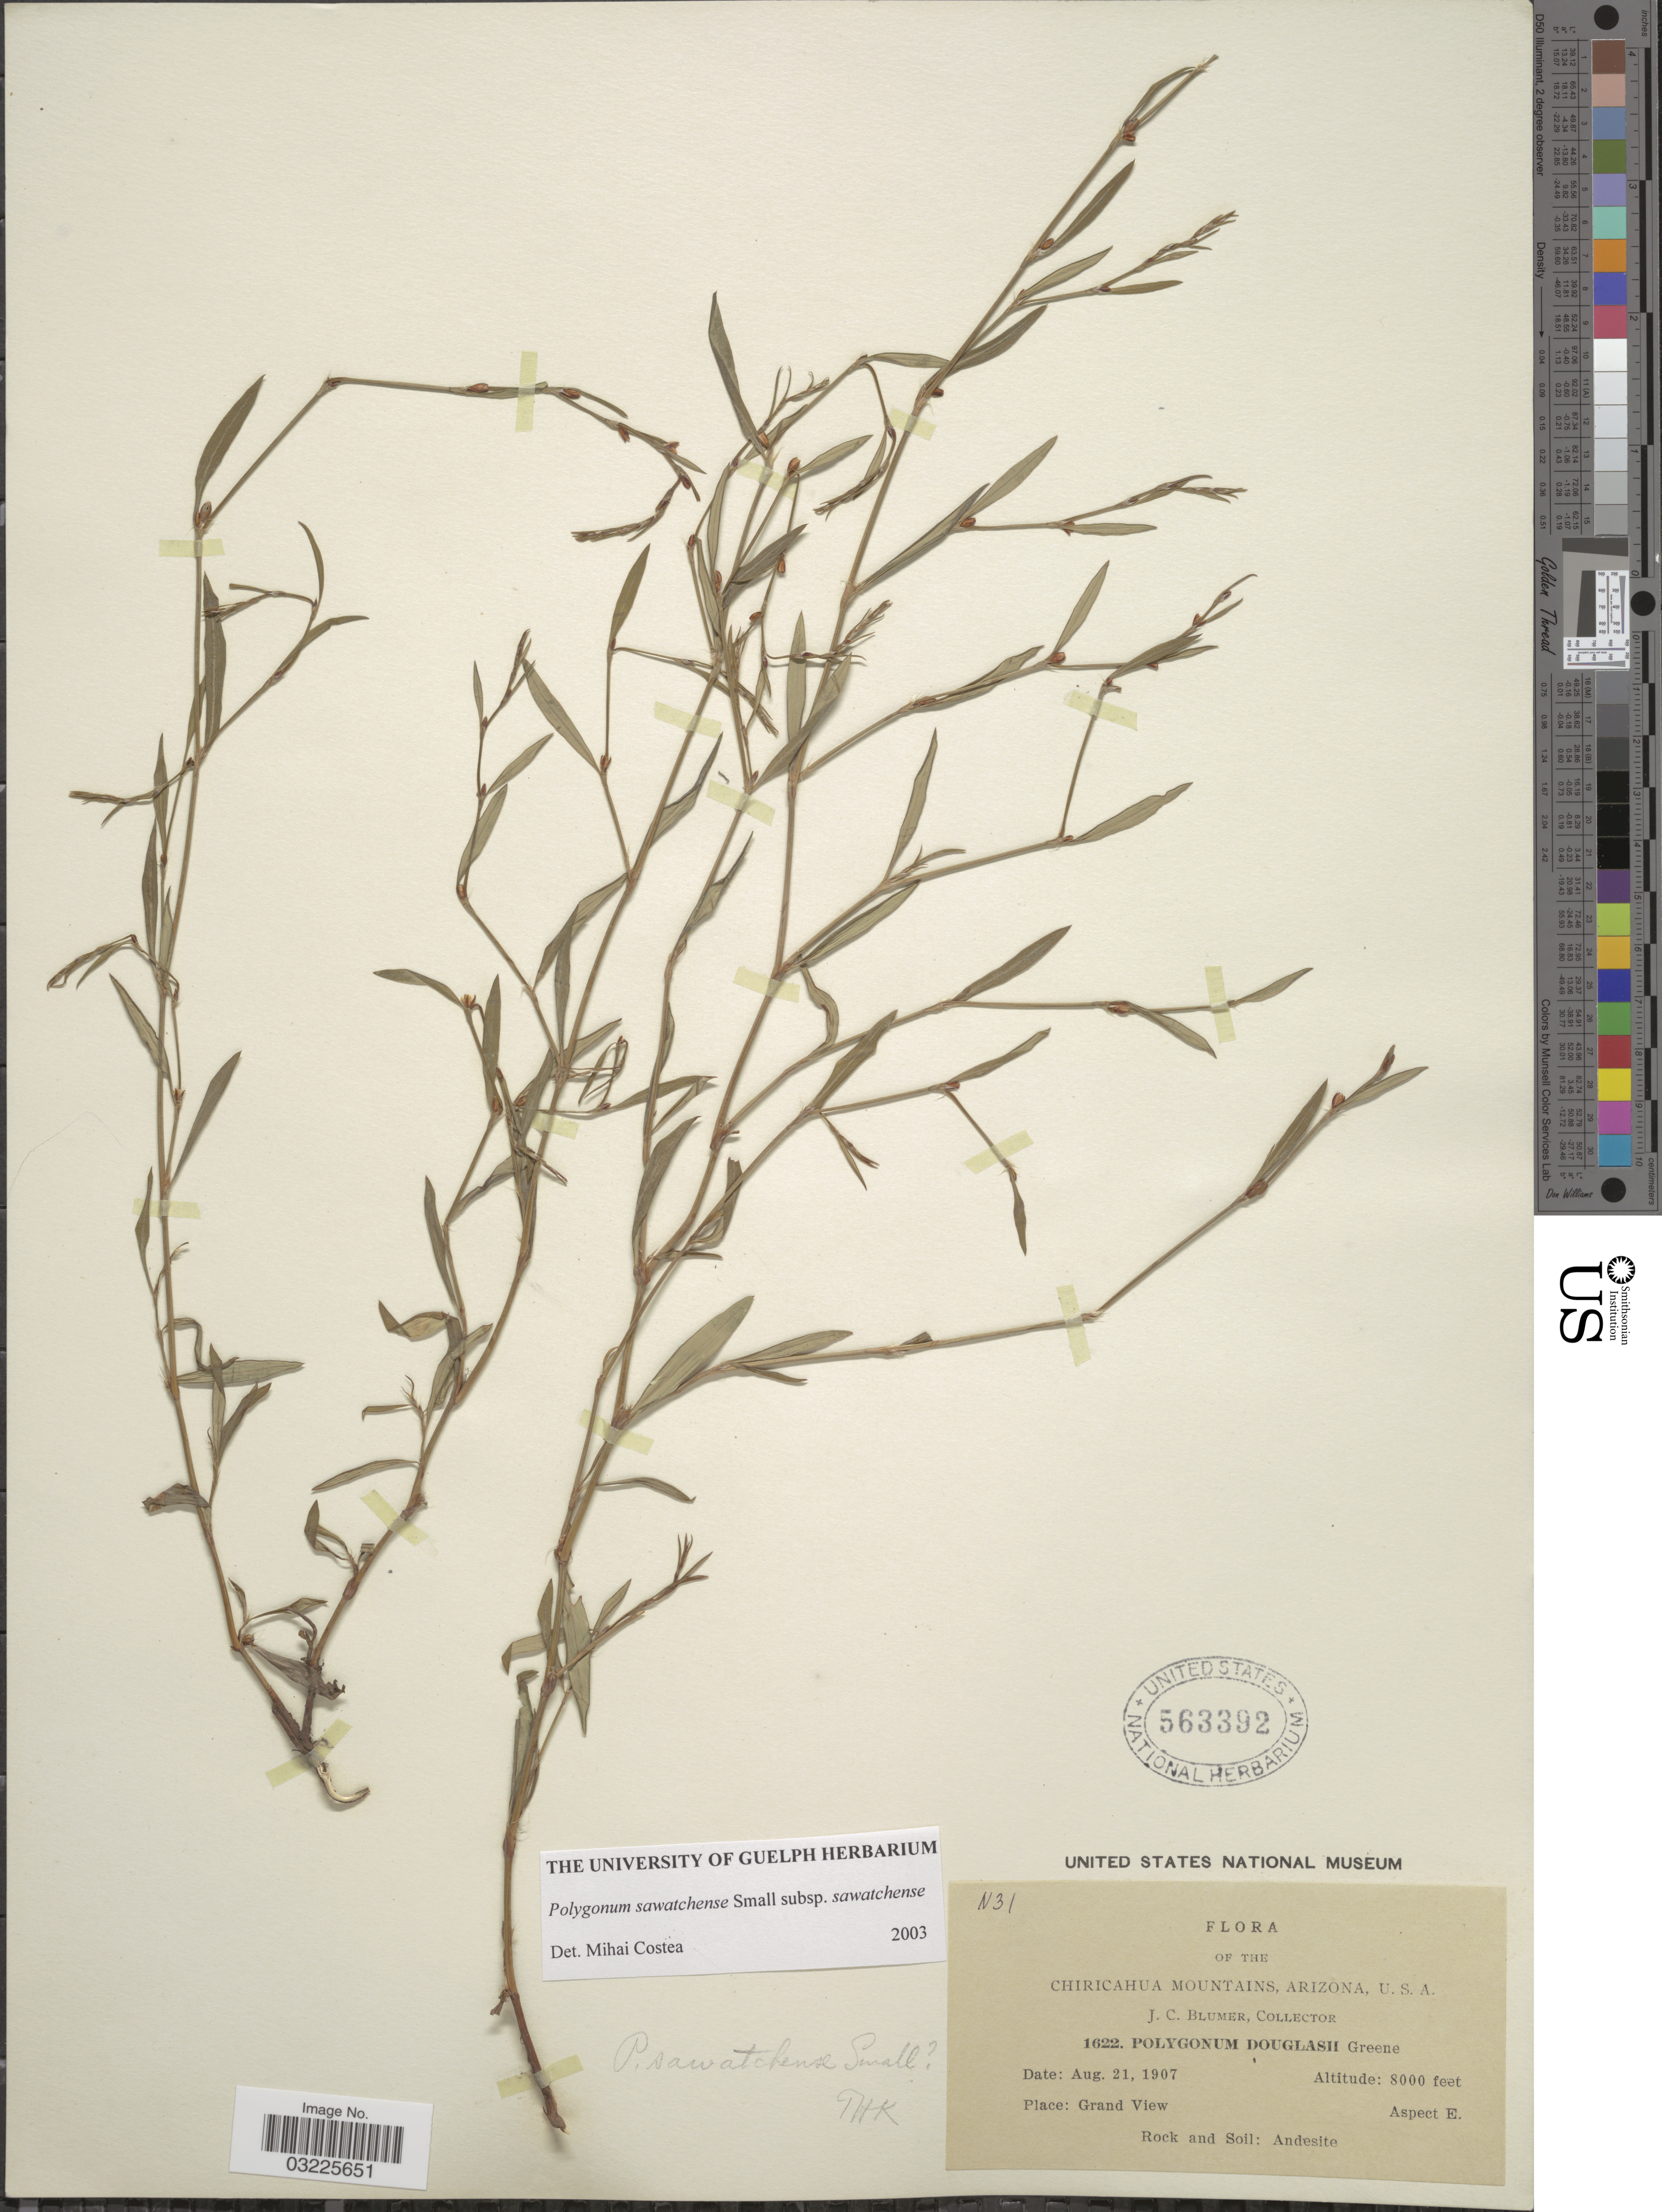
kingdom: Plantae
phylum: Tracheophyta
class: Magnoliopsida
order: Caryophyllales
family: Polygonaceae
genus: Polygonum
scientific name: Polygonum sawatchense subsp. sawatchense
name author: Small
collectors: J. C. Blumer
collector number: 1622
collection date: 1907-08-21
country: United States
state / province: Arizona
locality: Chiricahua Mountains. Grand View.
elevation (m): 2438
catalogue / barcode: US 563392